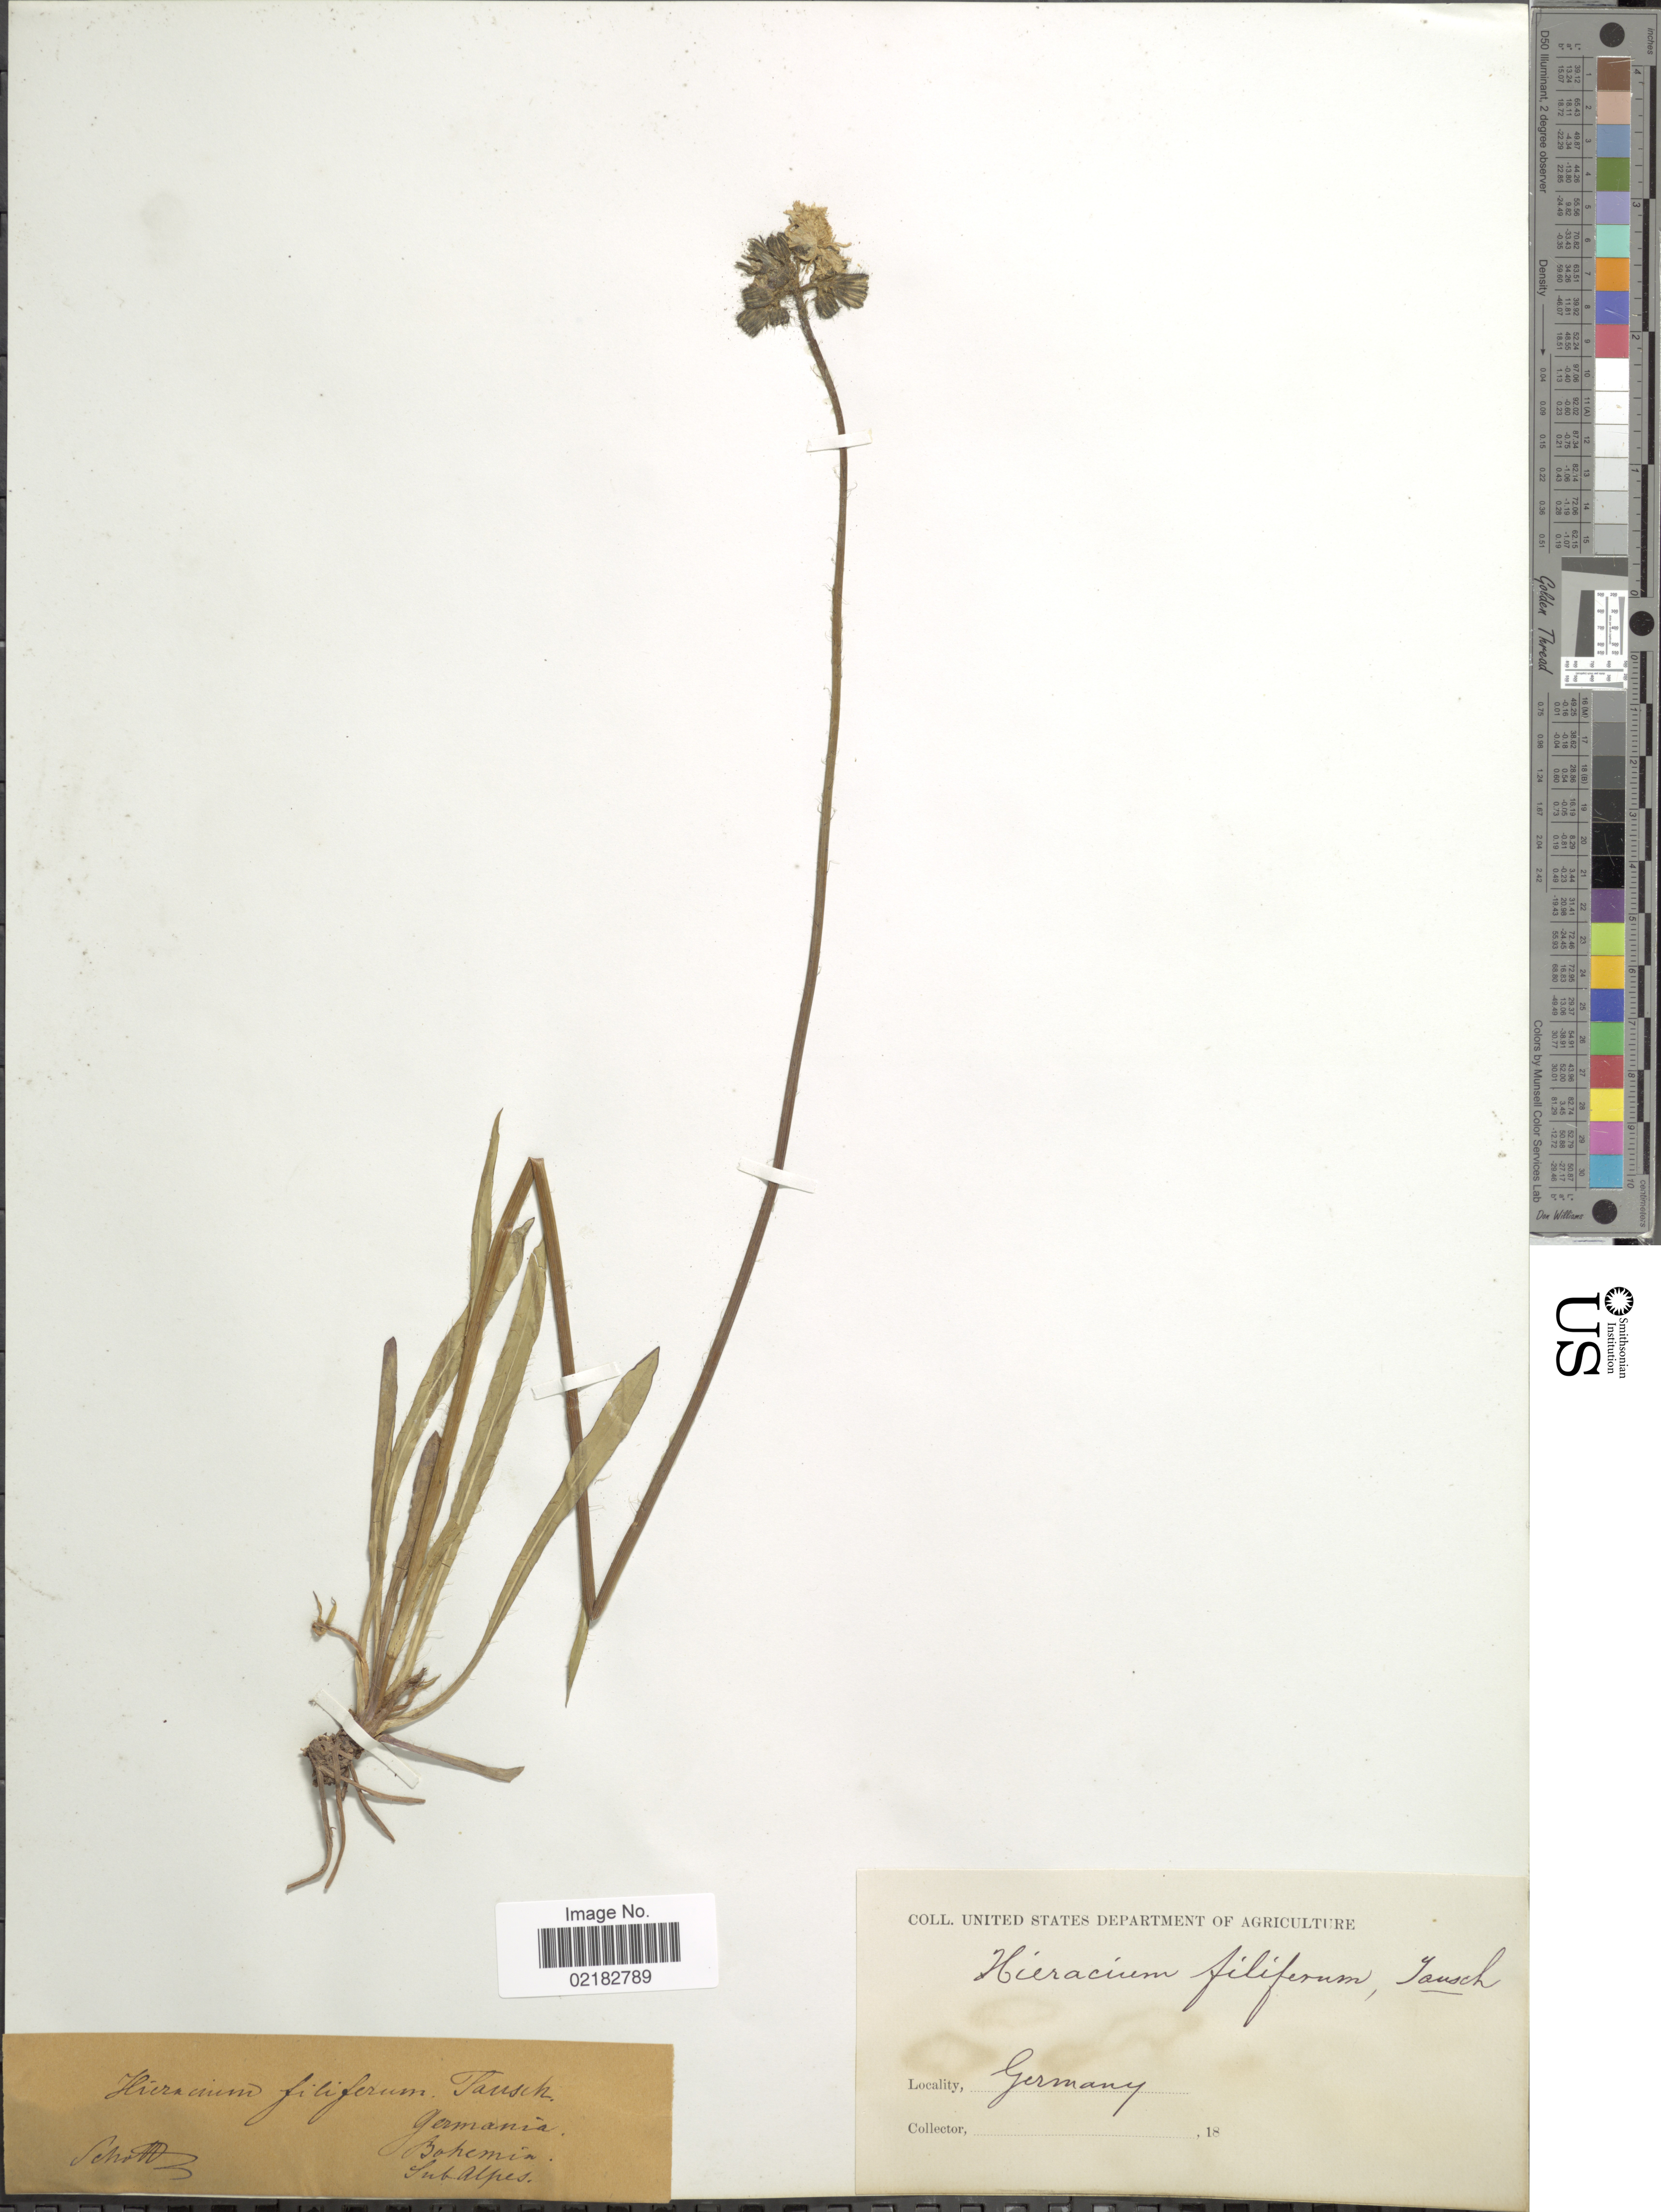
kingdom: Plantae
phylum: Tracheophyta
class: Magnoliopsida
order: Asterales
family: Asteraceae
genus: Hieracium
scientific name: Hieracium piloselloides subsp. magyarica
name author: (Peter) S. Bräut. & Greuter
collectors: Schott, --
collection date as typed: Transcribed d/m/y: //18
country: Czechia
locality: Germania, Bohemia, Subalpes